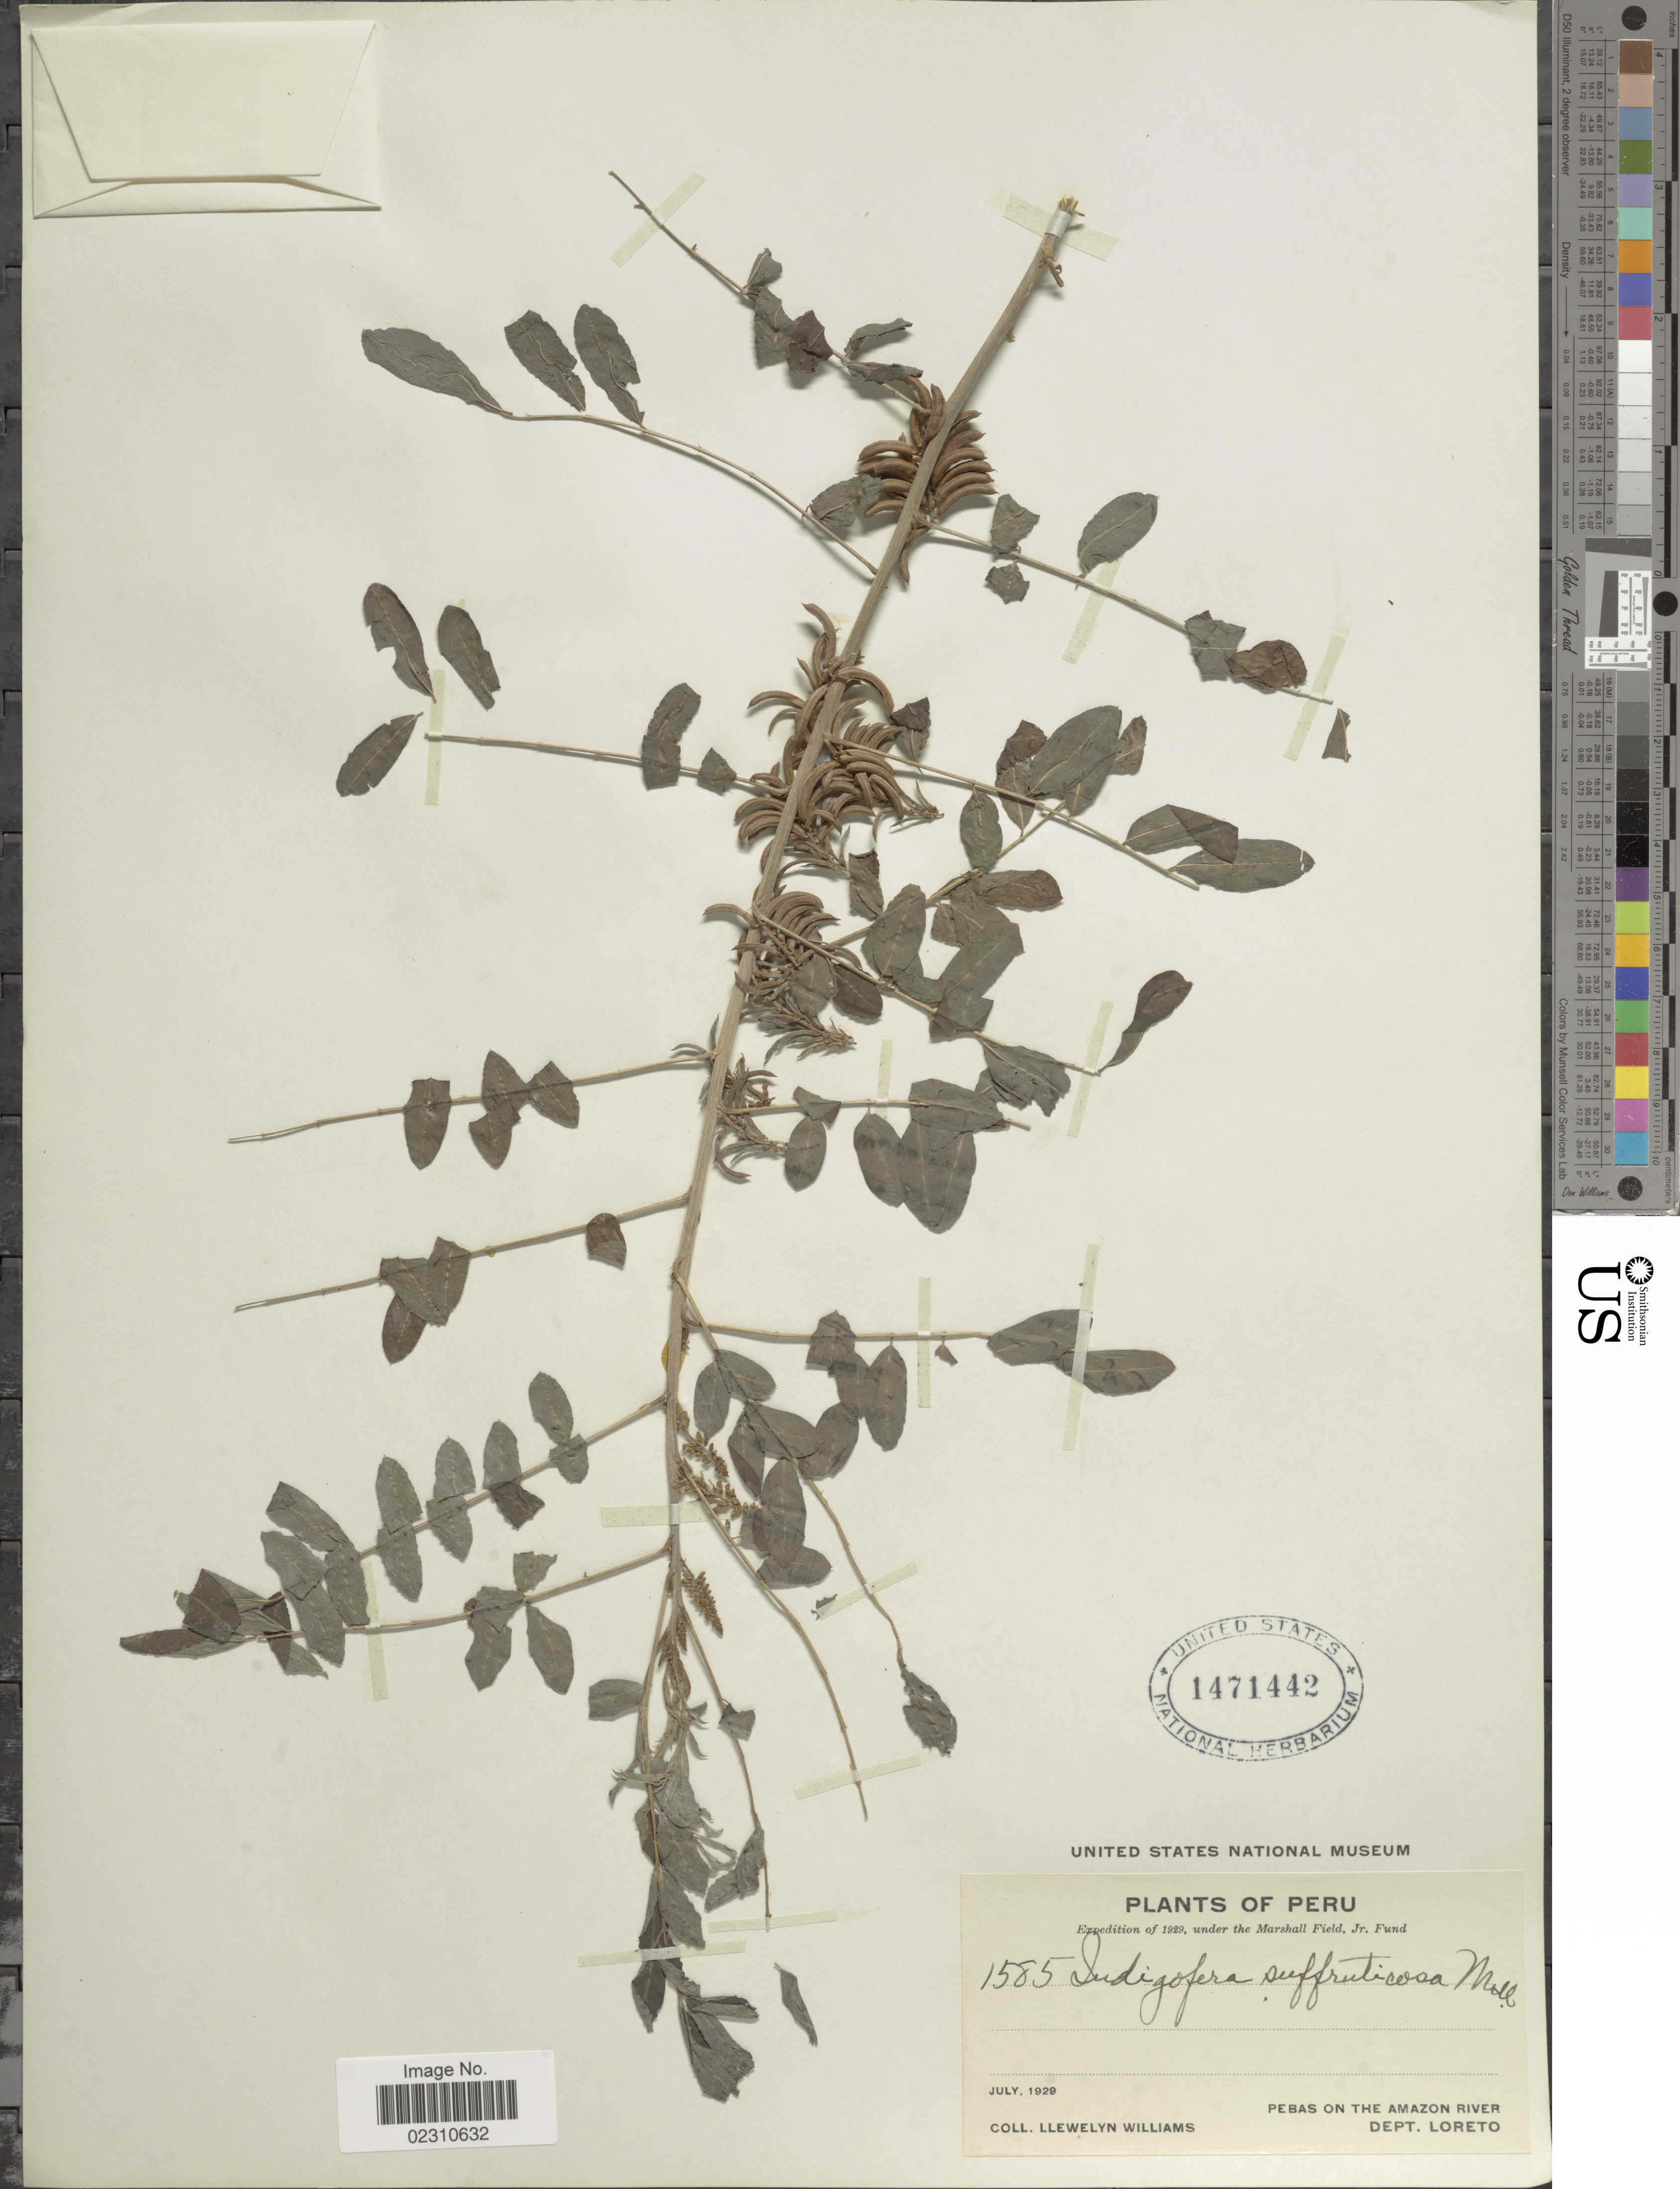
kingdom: Plantae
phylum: Tracheophyta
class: Magnoliopsida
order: Fabales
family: Fabaceae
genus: Indigofera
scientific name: Indigofera suffruticosa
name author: Mill.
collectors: Ll. Williams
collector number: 1585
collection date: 1929-07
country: Peru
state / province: Loreto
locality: Pebas on the Amazon River Dept. Loreto.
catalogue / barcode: US 1471442